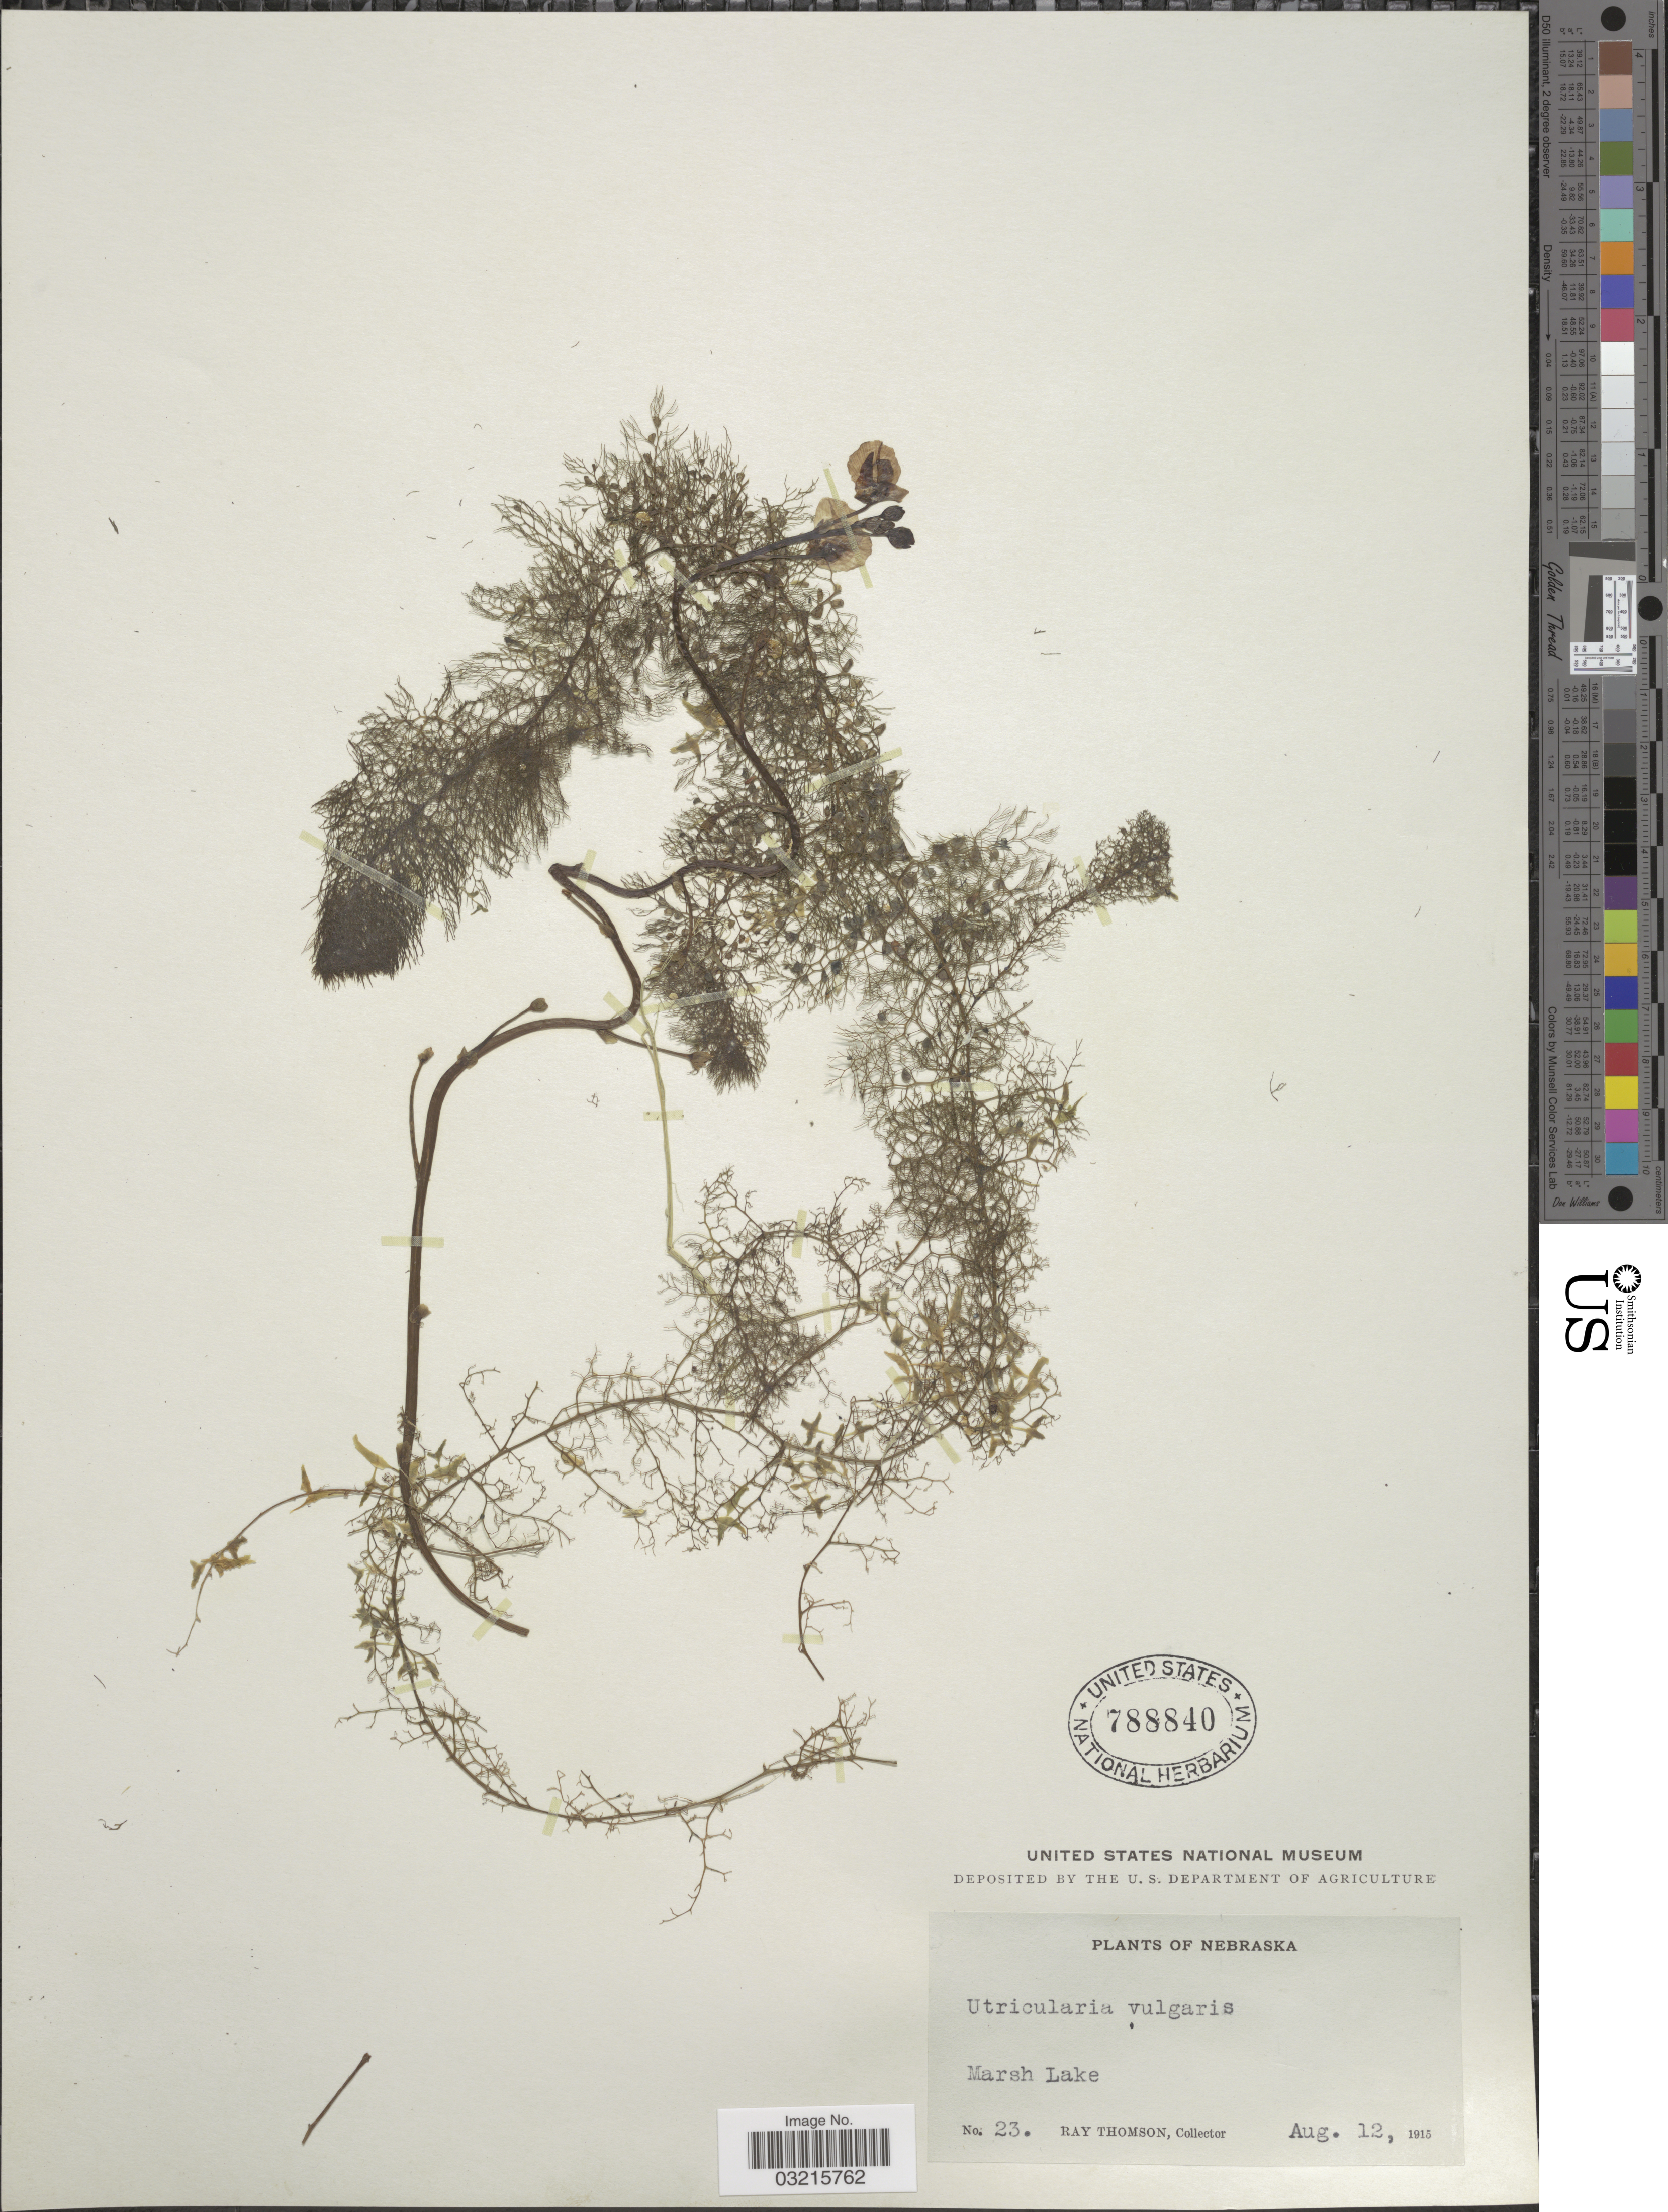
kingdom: Plantae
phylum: Tracheophyta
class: Magnoliopsida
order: Lamiales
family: Lentibulariaceae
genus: Utricularia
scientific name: Utricularia vulgaris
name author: L.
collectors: R. Thomson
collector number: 23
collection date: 1915-08-12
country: United States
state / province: Nebraska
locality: Marsh Lake.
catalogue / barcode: US 788840